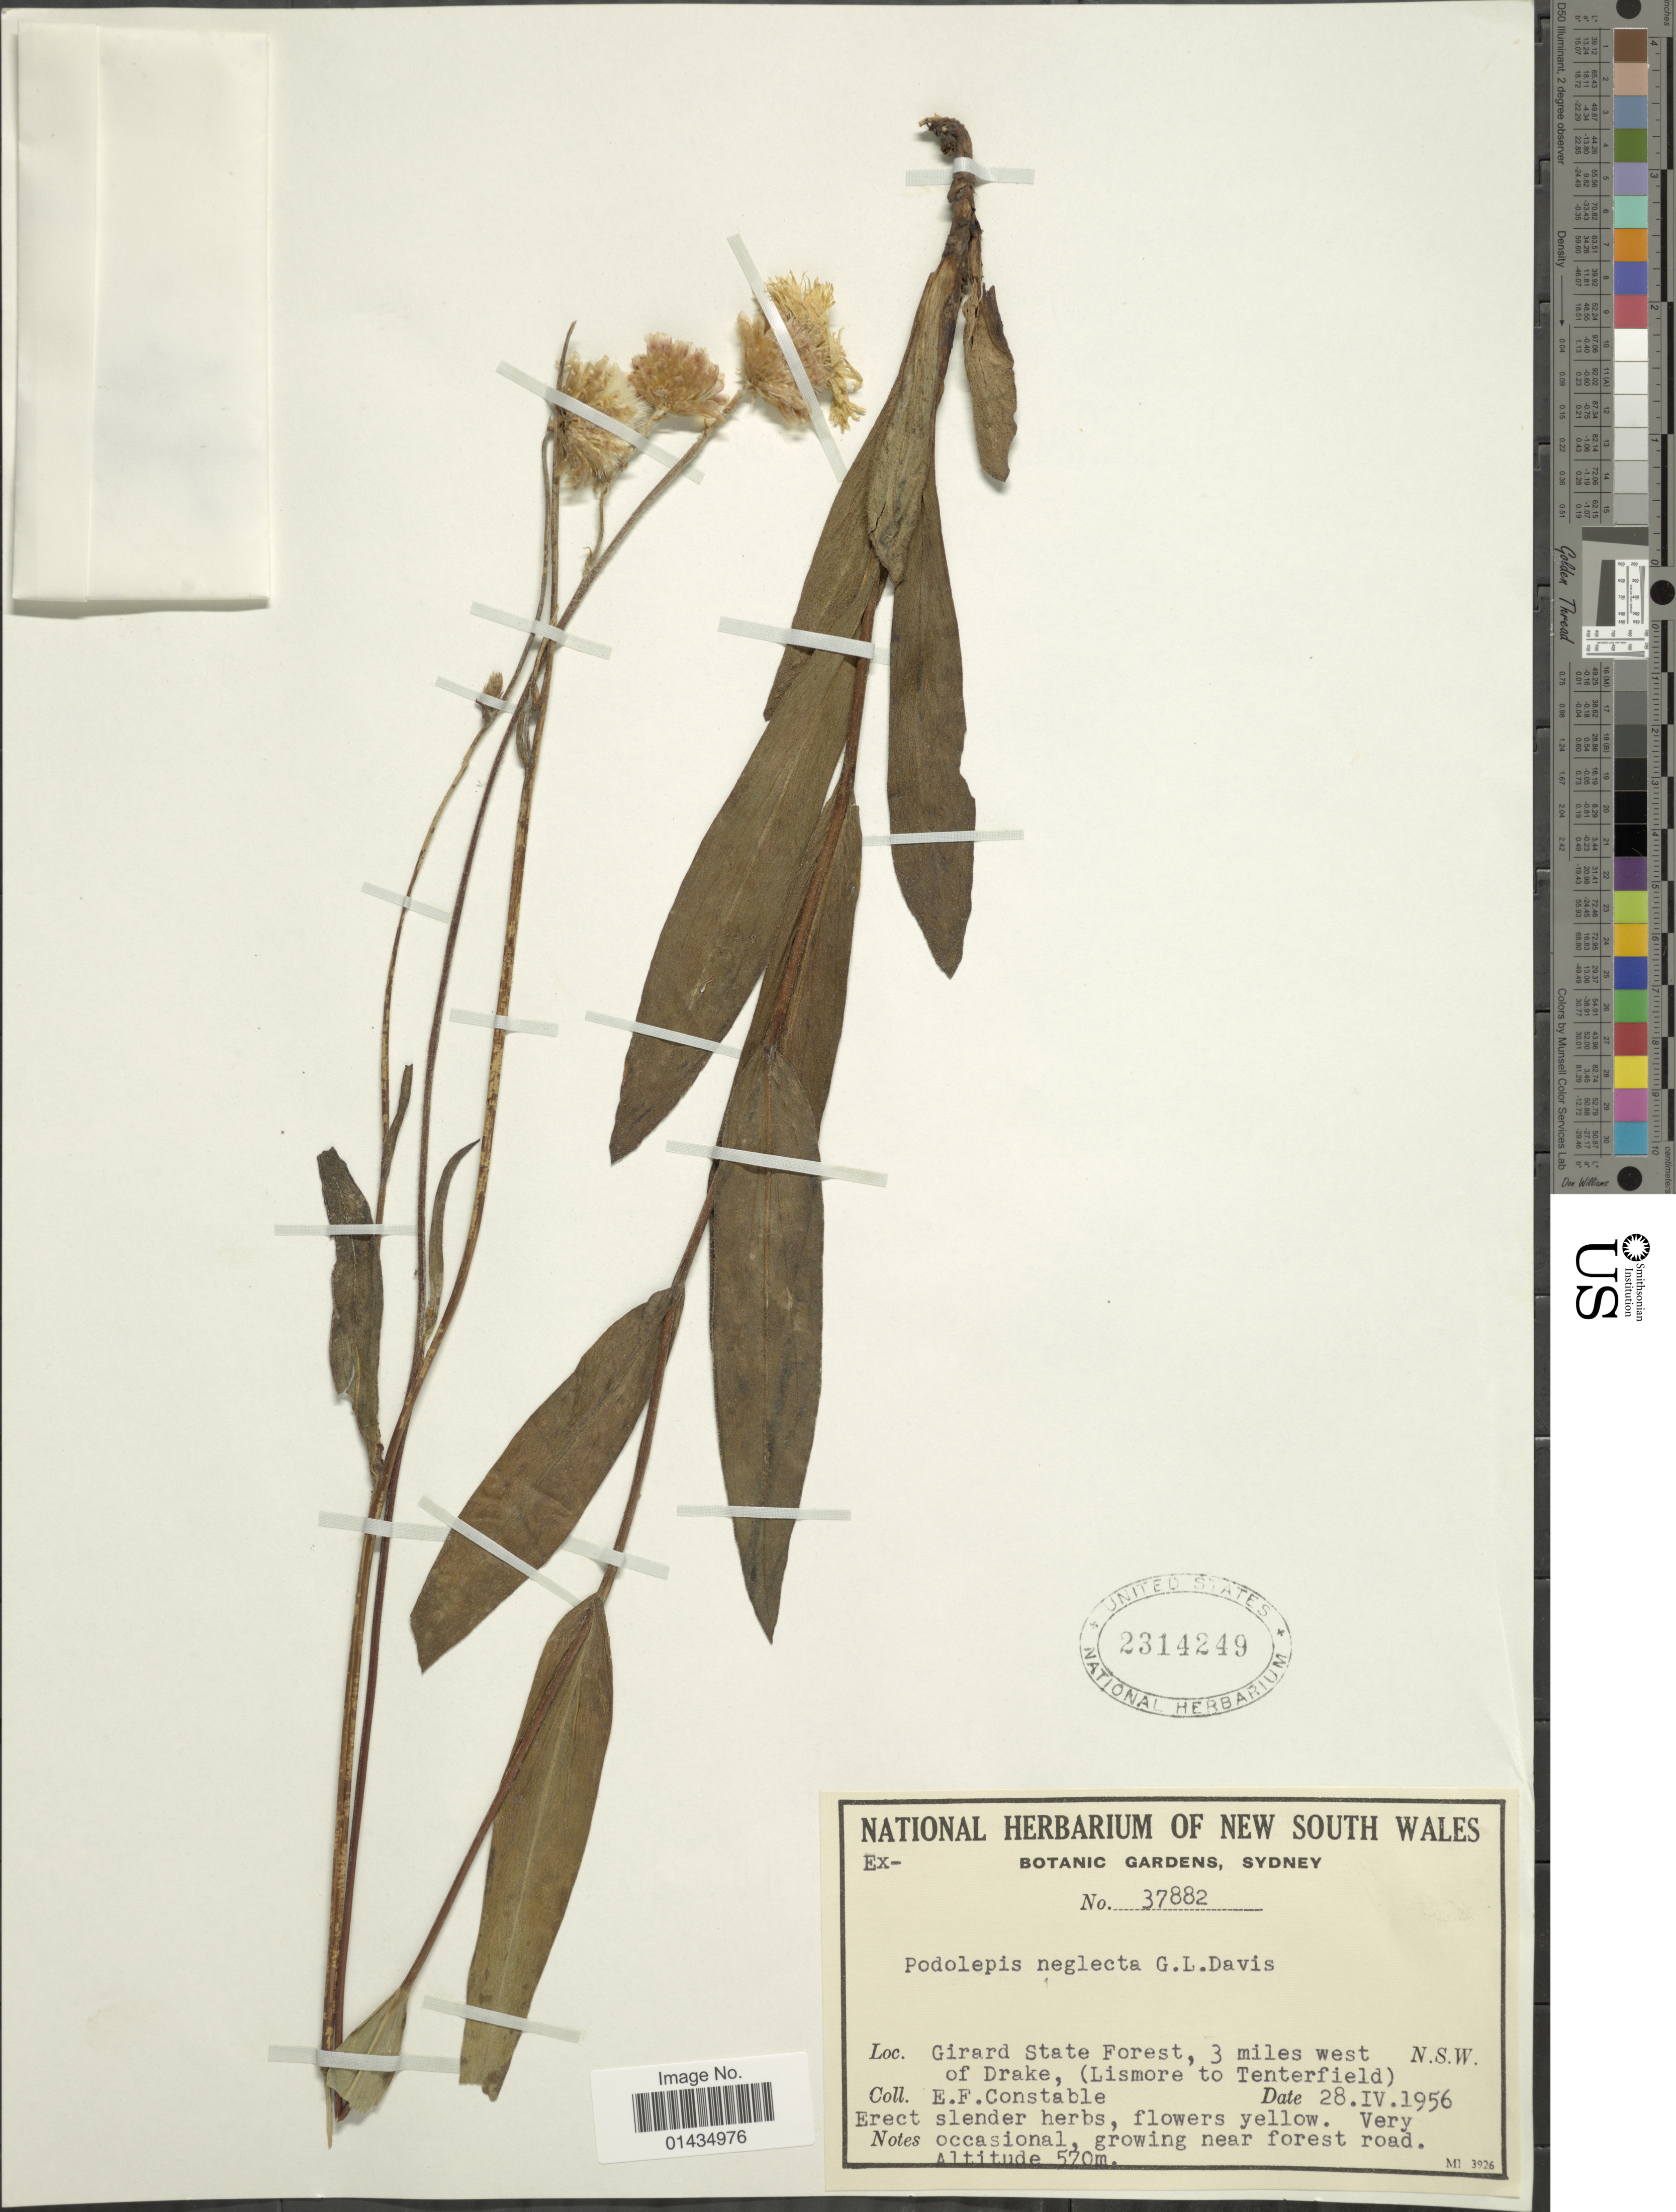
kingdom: Plantae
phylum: Tracheophyta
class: Magnoliopsida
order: Asterales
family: Asteraceae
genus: Podolepis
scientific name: Podolepis neglecta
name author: G.L. Davis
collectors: E. F. Constable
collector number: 37882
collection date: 1956-04-28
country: Australia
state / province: New South Wales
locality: Girard Sate Forest, 3 miles west of Drake (Lismore to Tenterfield)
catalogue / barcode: US 2314249